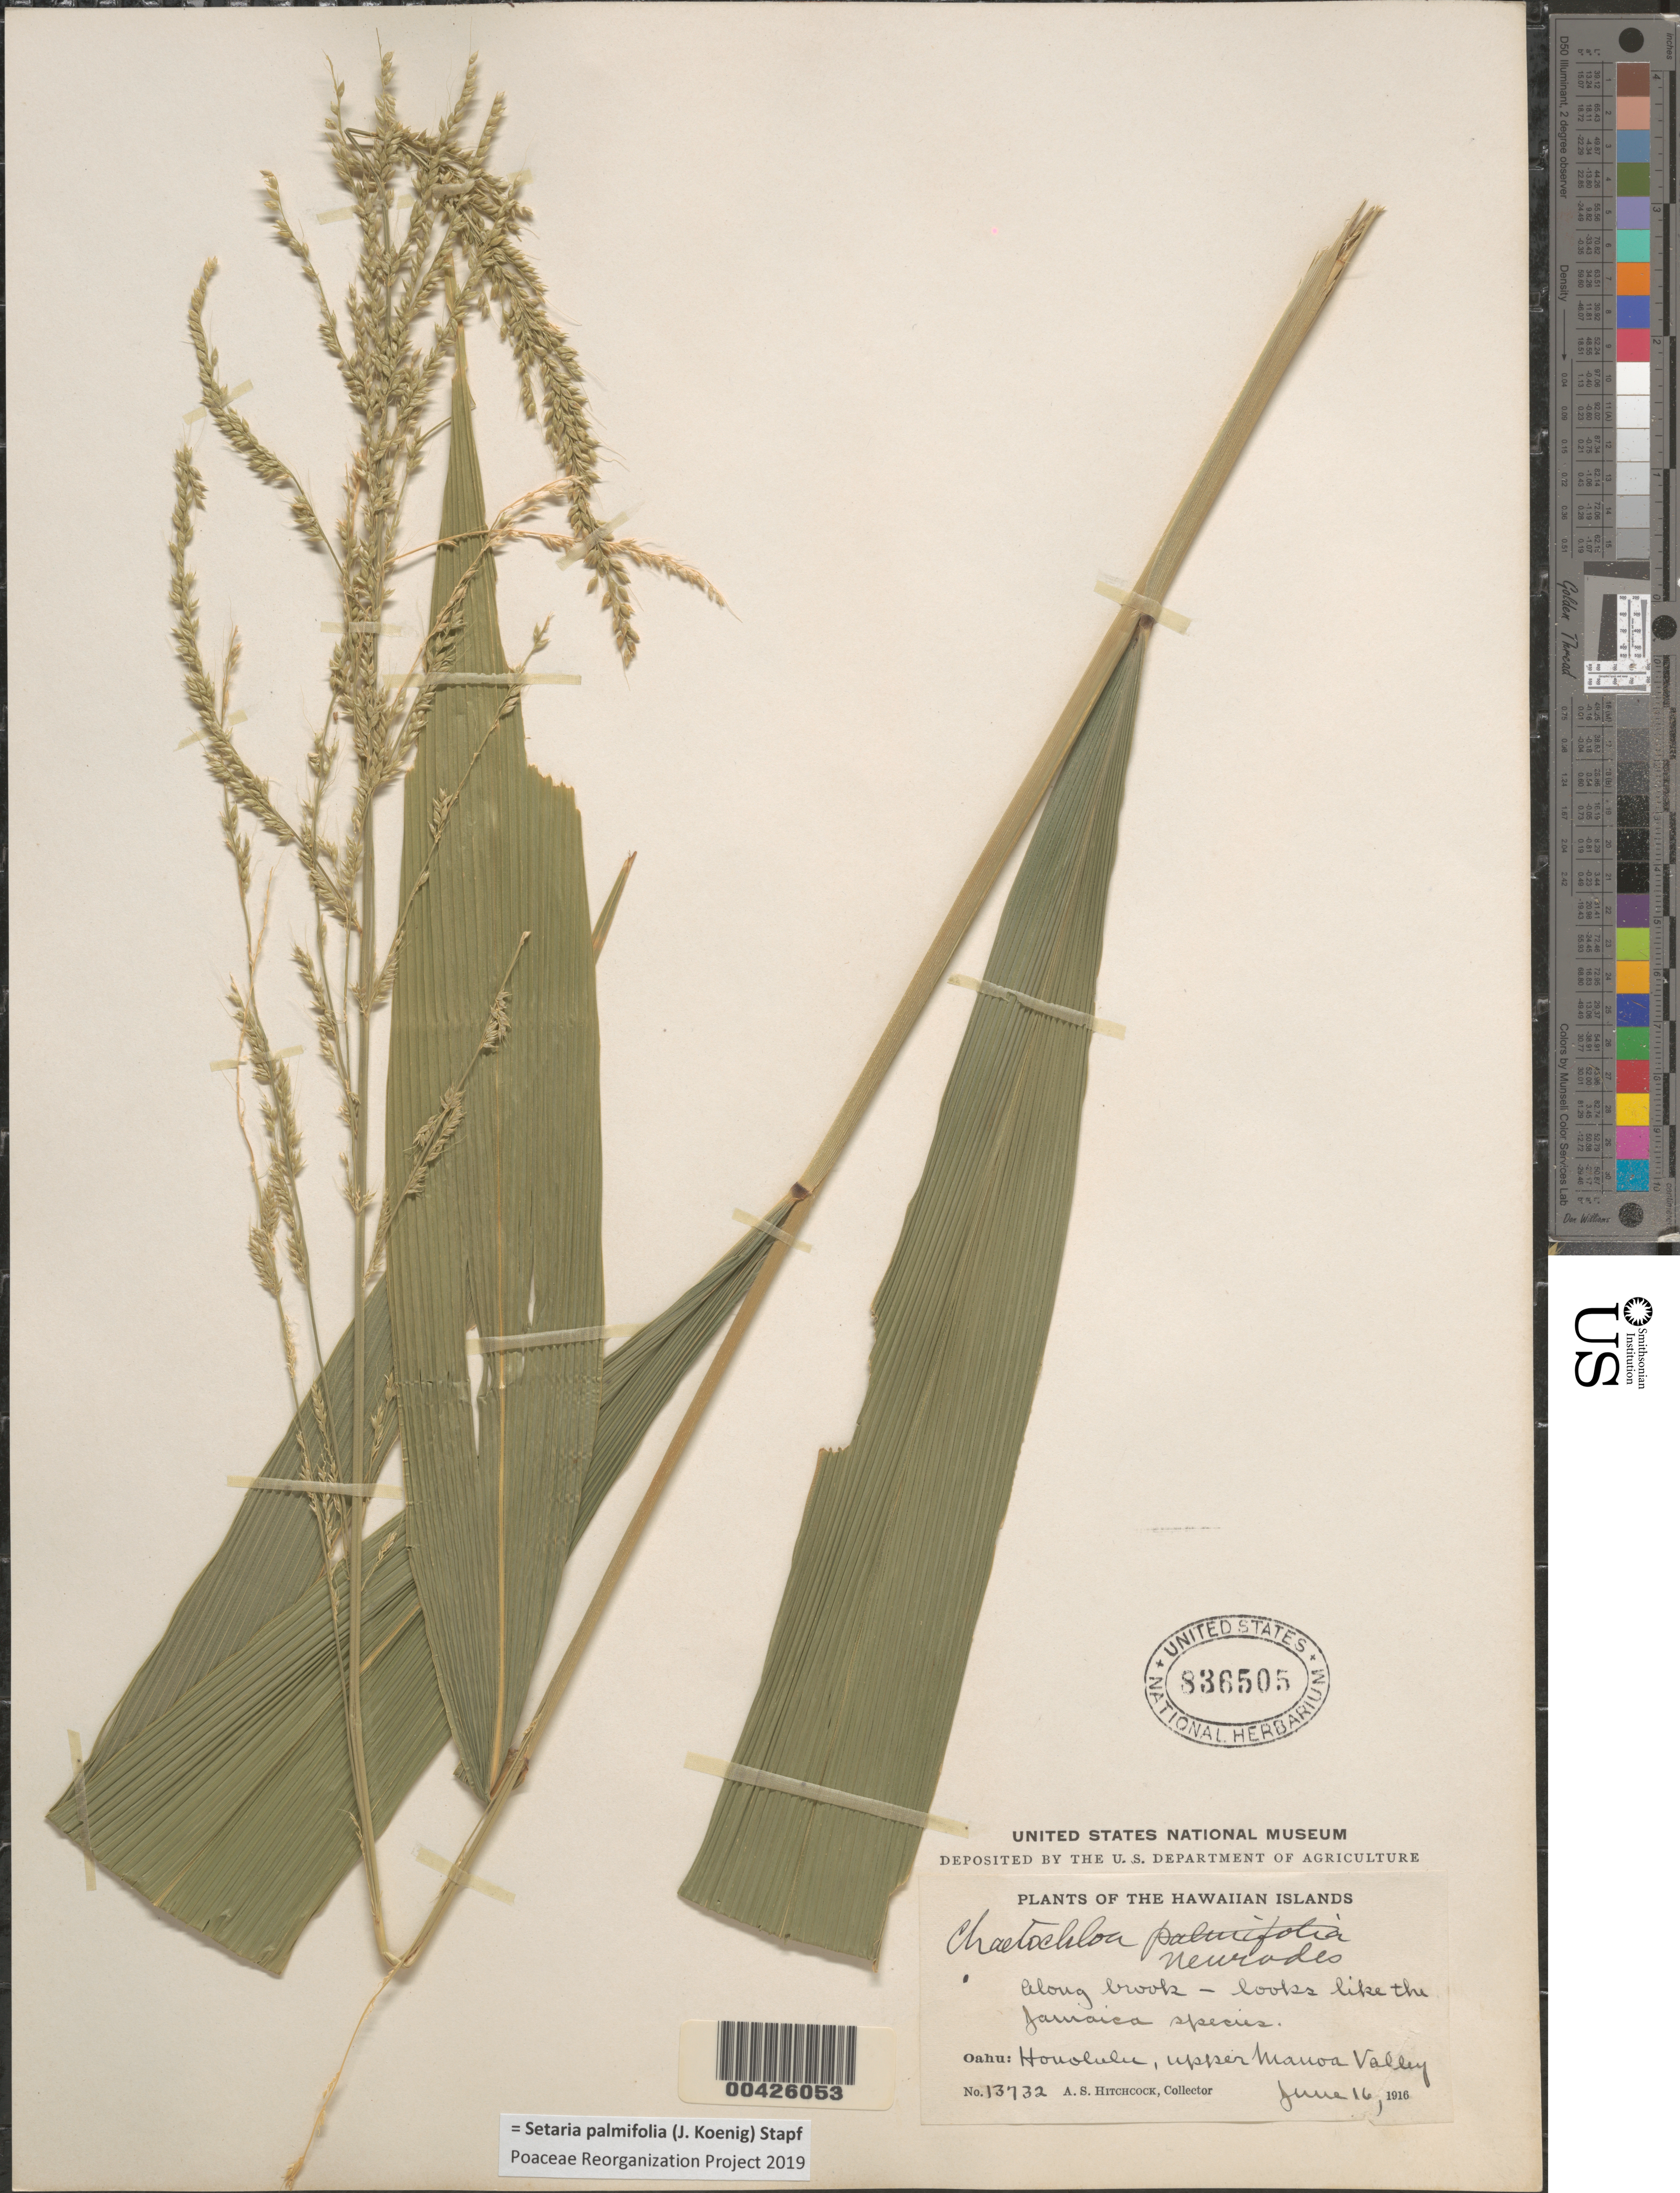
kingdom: Plantae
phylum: Tracheophyta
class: Liliopsida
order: Poales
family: Poaceae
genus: Setaria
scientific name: Setaria palmifolia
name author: (J. Koenig) Stapf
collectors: A. S. Hitchcock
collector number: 13732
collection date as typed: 16 Jun 1916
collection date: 1916-06-16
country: United States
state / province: Hawaii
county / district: Honolulu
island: Oahu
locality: Honolulu, upper Manoa Valley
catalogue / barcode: US 836505